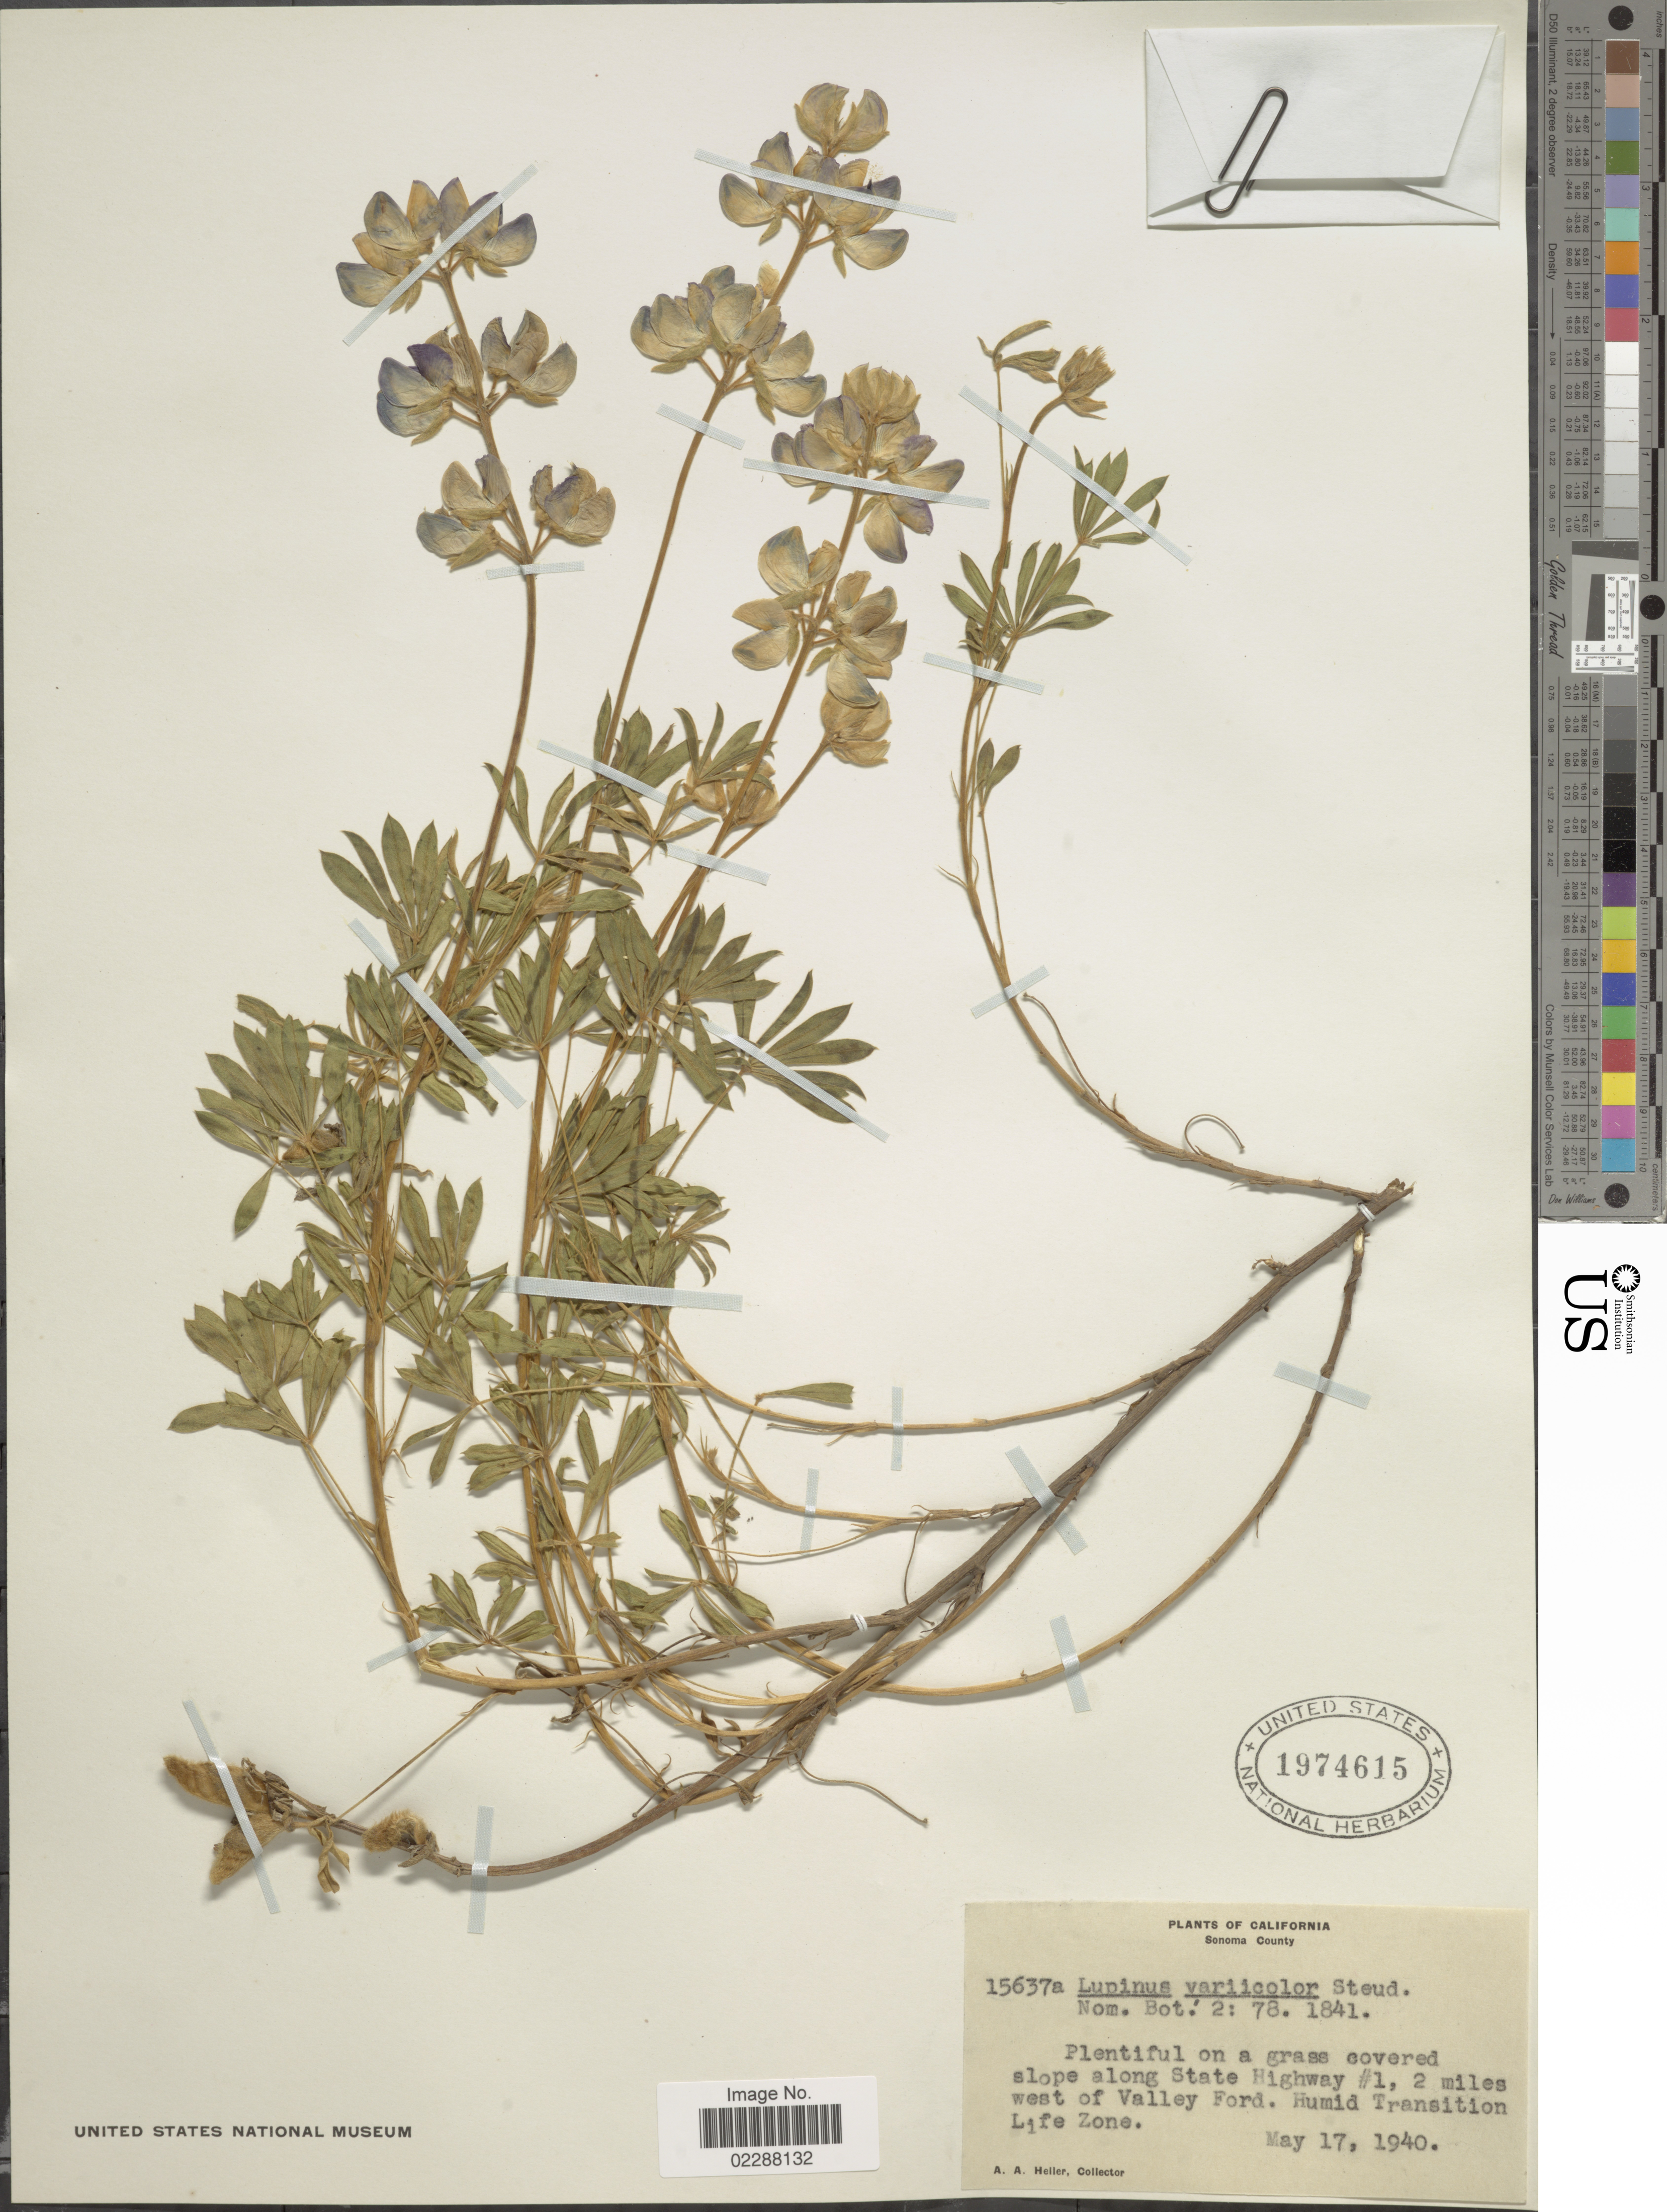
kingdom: Plantae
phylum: Tracheophyta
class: Magnoliopsida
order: Fabales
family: Fabaceae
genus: Lupinus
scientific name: Lupinus variicolor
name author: Steud.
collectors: A. A. Heller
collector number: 15637a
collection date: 1940-05-17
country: United States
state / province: California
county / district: Sonoma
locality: Sonoma County, Plentiful on a grass covered slope along State Highway #1, 2 miles west of Valley Ford, HUmid Transition Life Zone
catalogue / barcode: US 1974615